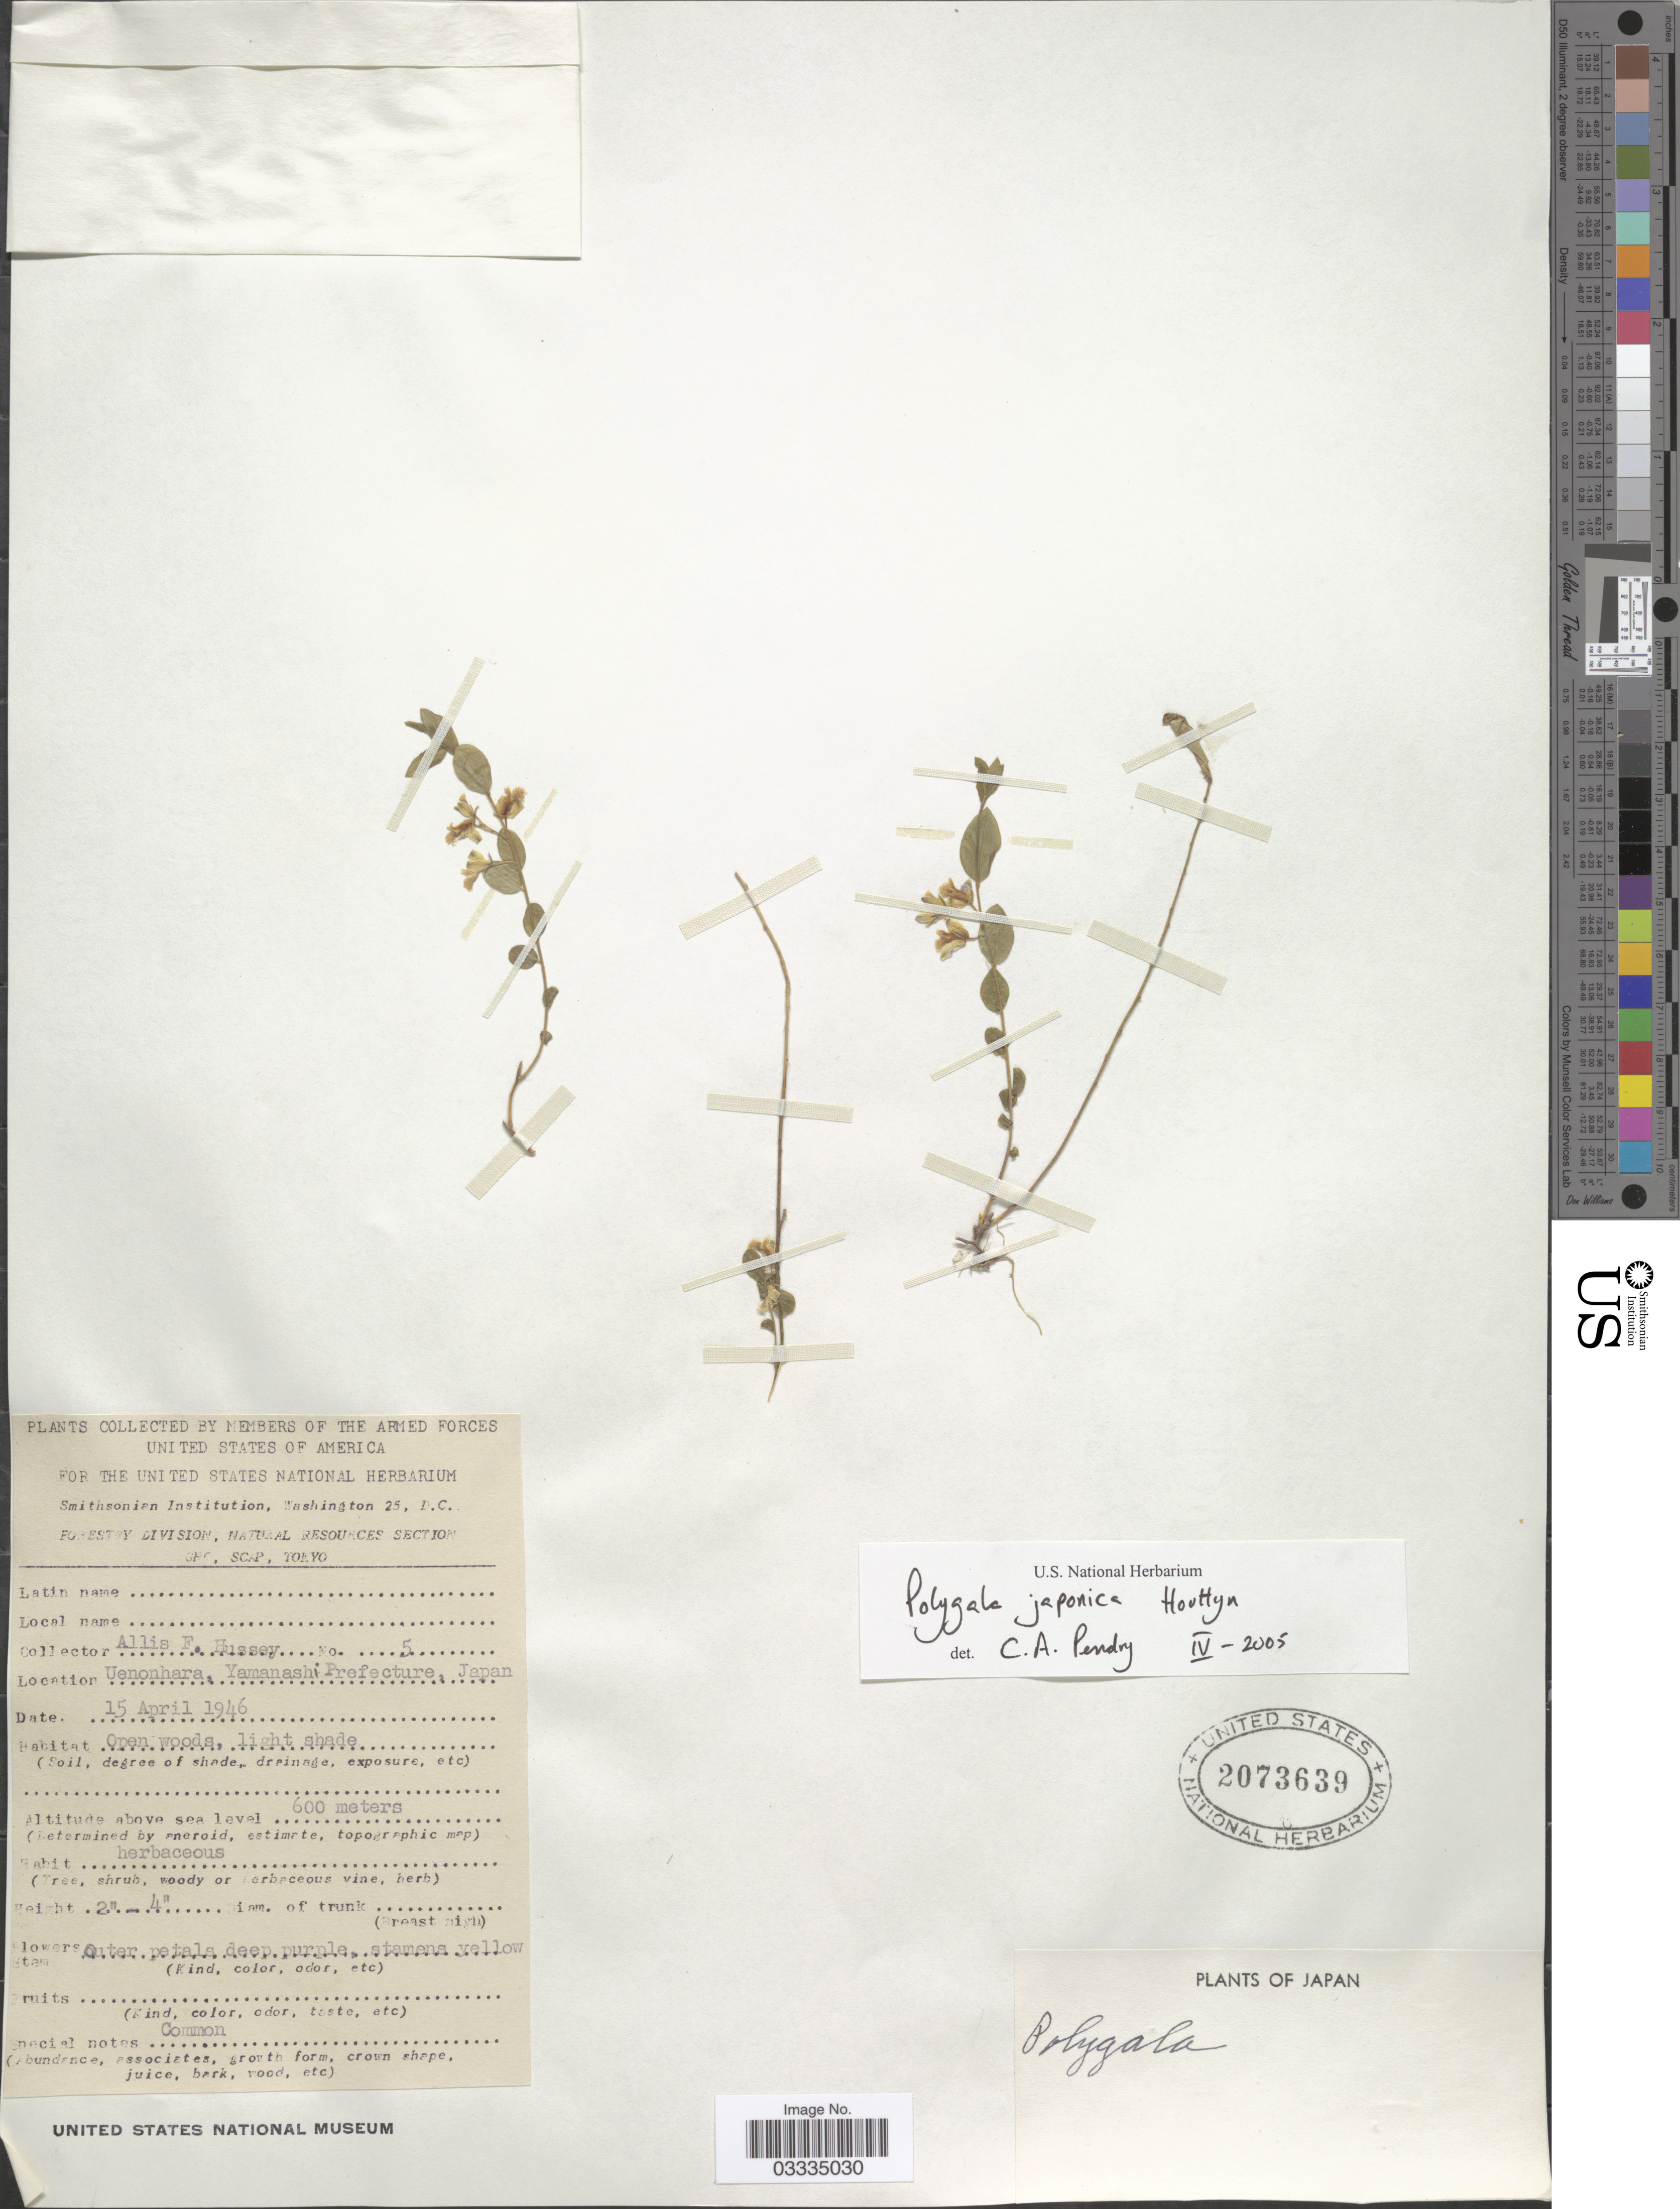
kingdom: Plantae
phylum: Tracheophyta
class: Magnoliopsida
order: Fabales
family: Polygalaceae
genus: Polygala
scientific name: Polygala japonica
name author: Houtt.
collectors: A. Hussey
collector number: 5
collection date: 1946-04-15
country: Japan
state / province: Yamanasi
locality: Uenonhara, Yamanashi; Prefecture.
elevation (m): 600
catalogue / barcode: US 2073639